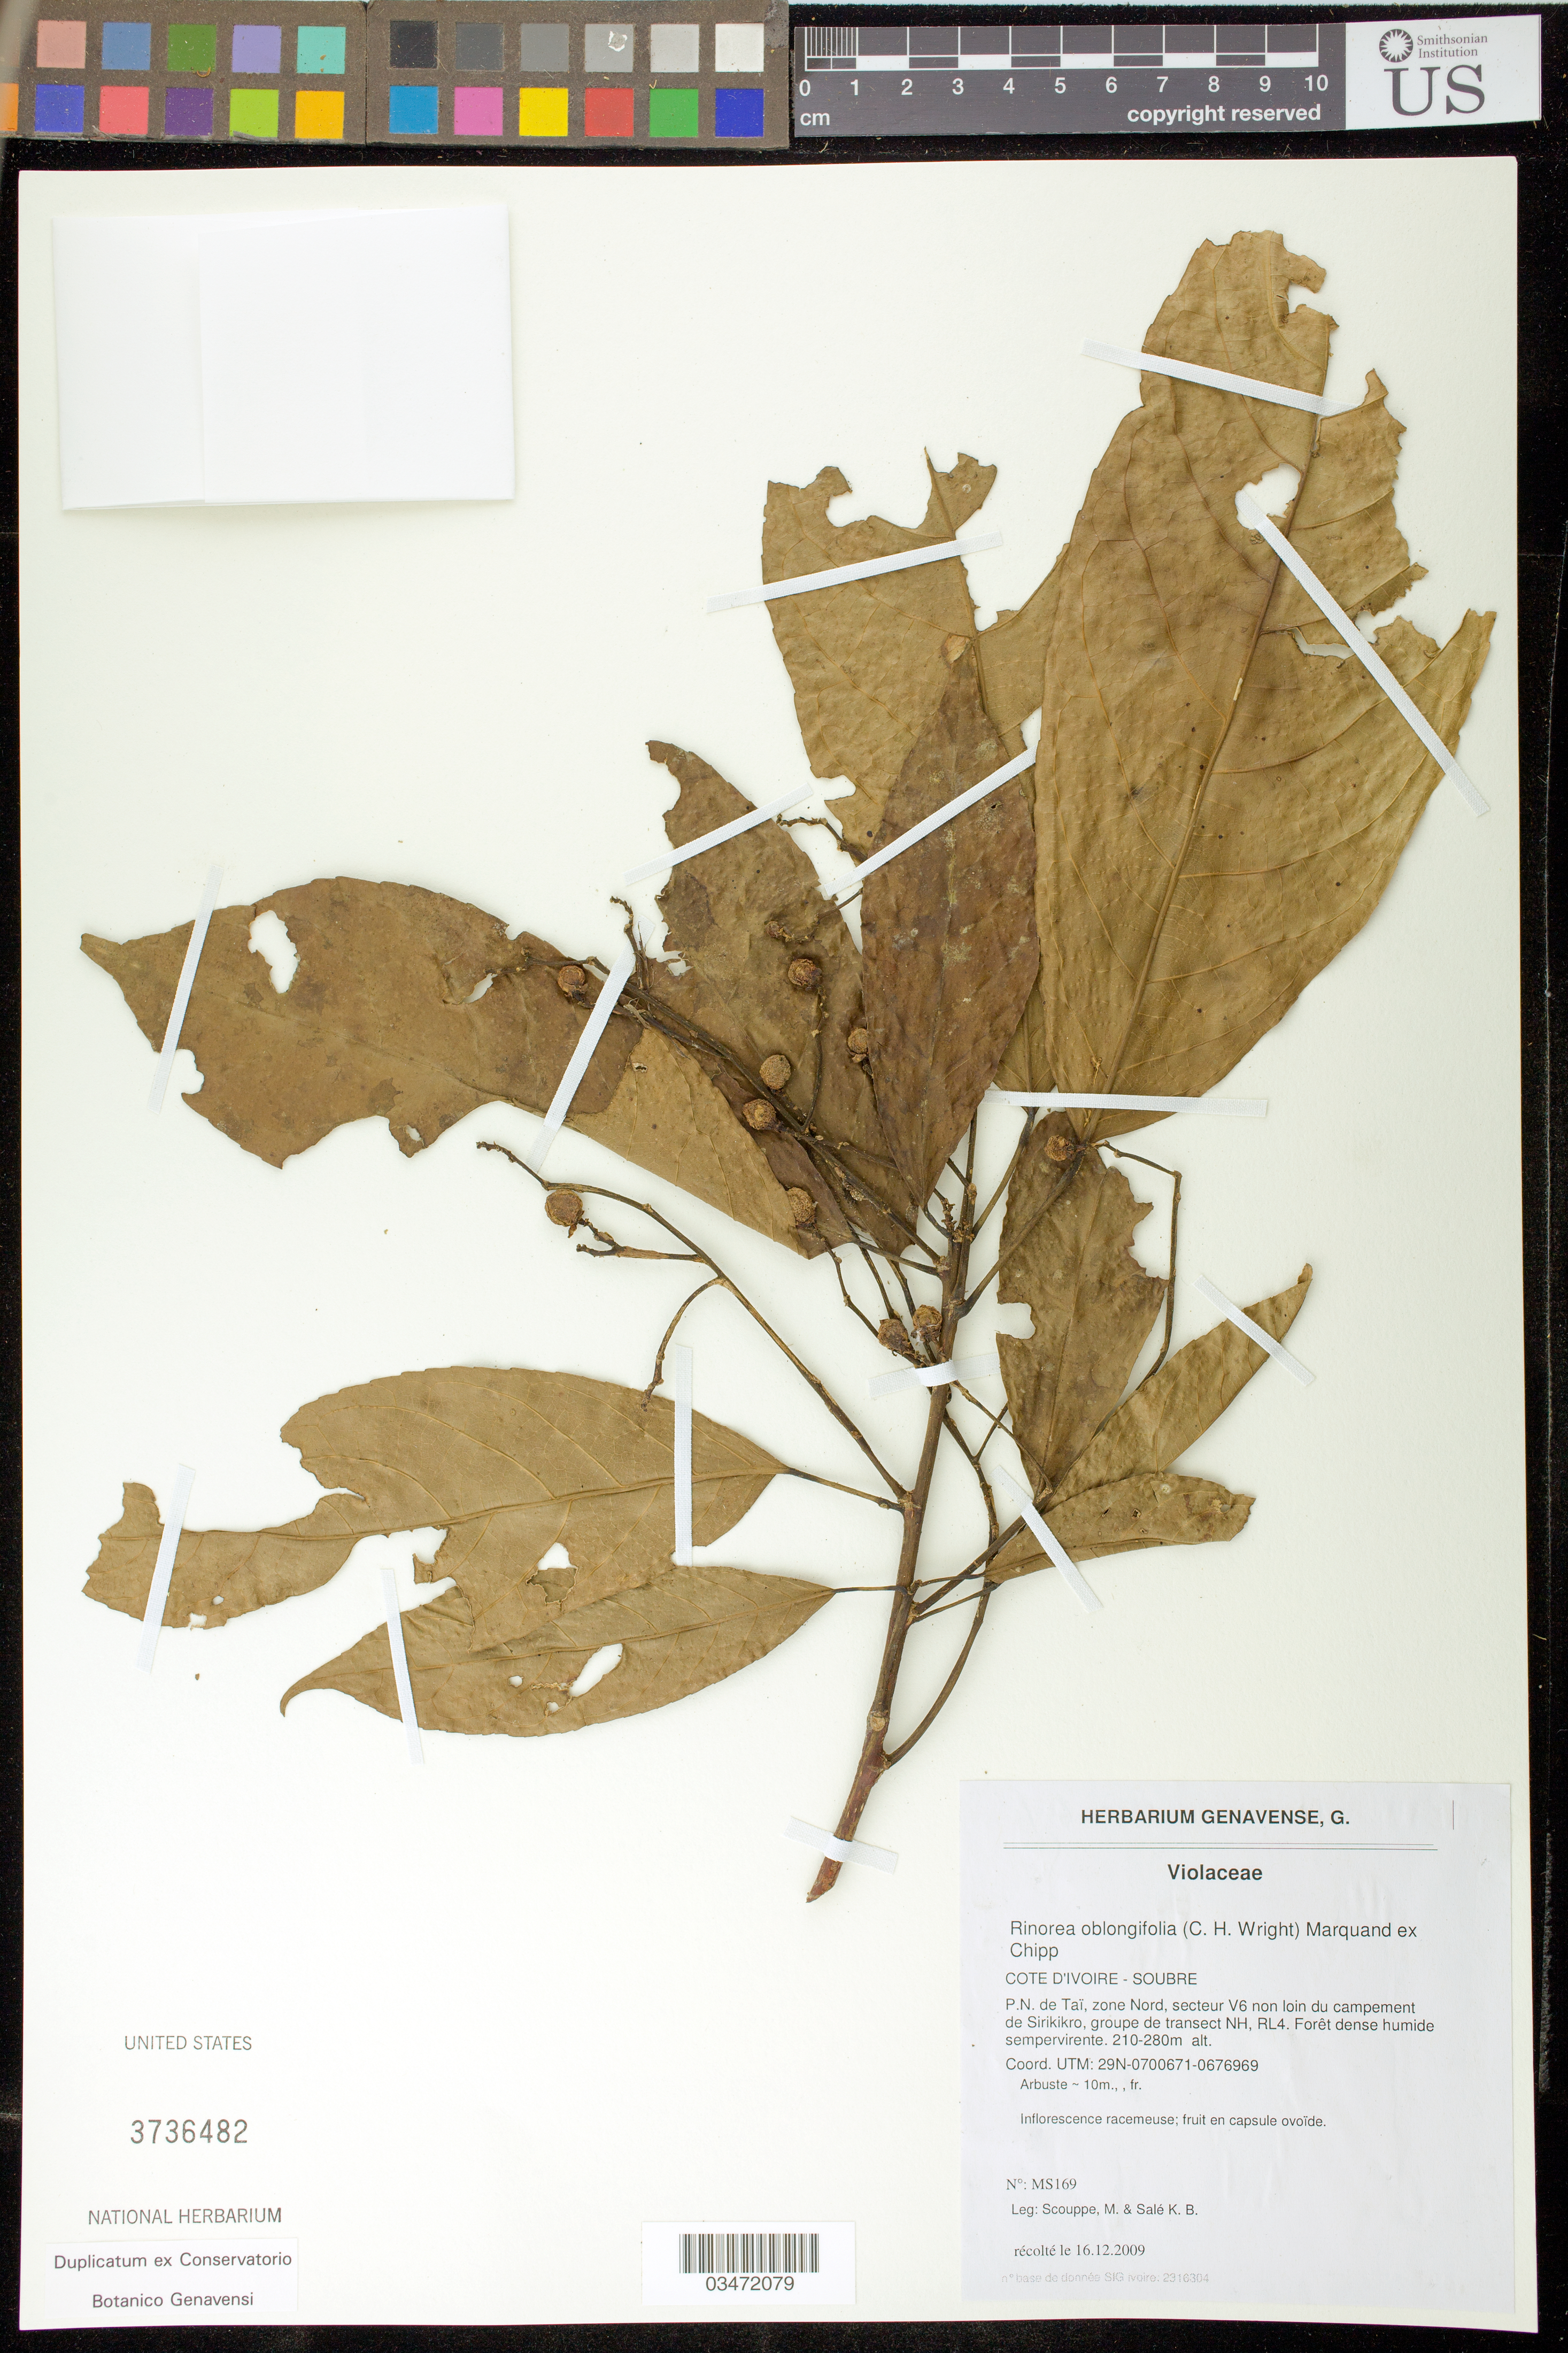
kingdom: Plantae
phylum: Tracheophyta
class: Magnoliopsida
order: Malpighiales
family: Violaceae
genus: Rinorea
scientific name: Rinorea oblongifolia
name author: (C.H. Wright) C. Marquand ex Chipp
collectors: M. Scouppe & K. Sale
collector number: MS169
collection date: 2009-12-16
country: Ivory Coast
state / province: Bas-Sassandra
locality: Soubre. P.N. de Taï, zone Nord, secteur V6 non loin du campement de Sirikikro, groups de transect NH, RL4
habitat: Forêt dense humide sempervirente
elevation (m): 210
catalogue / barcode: US 3736482